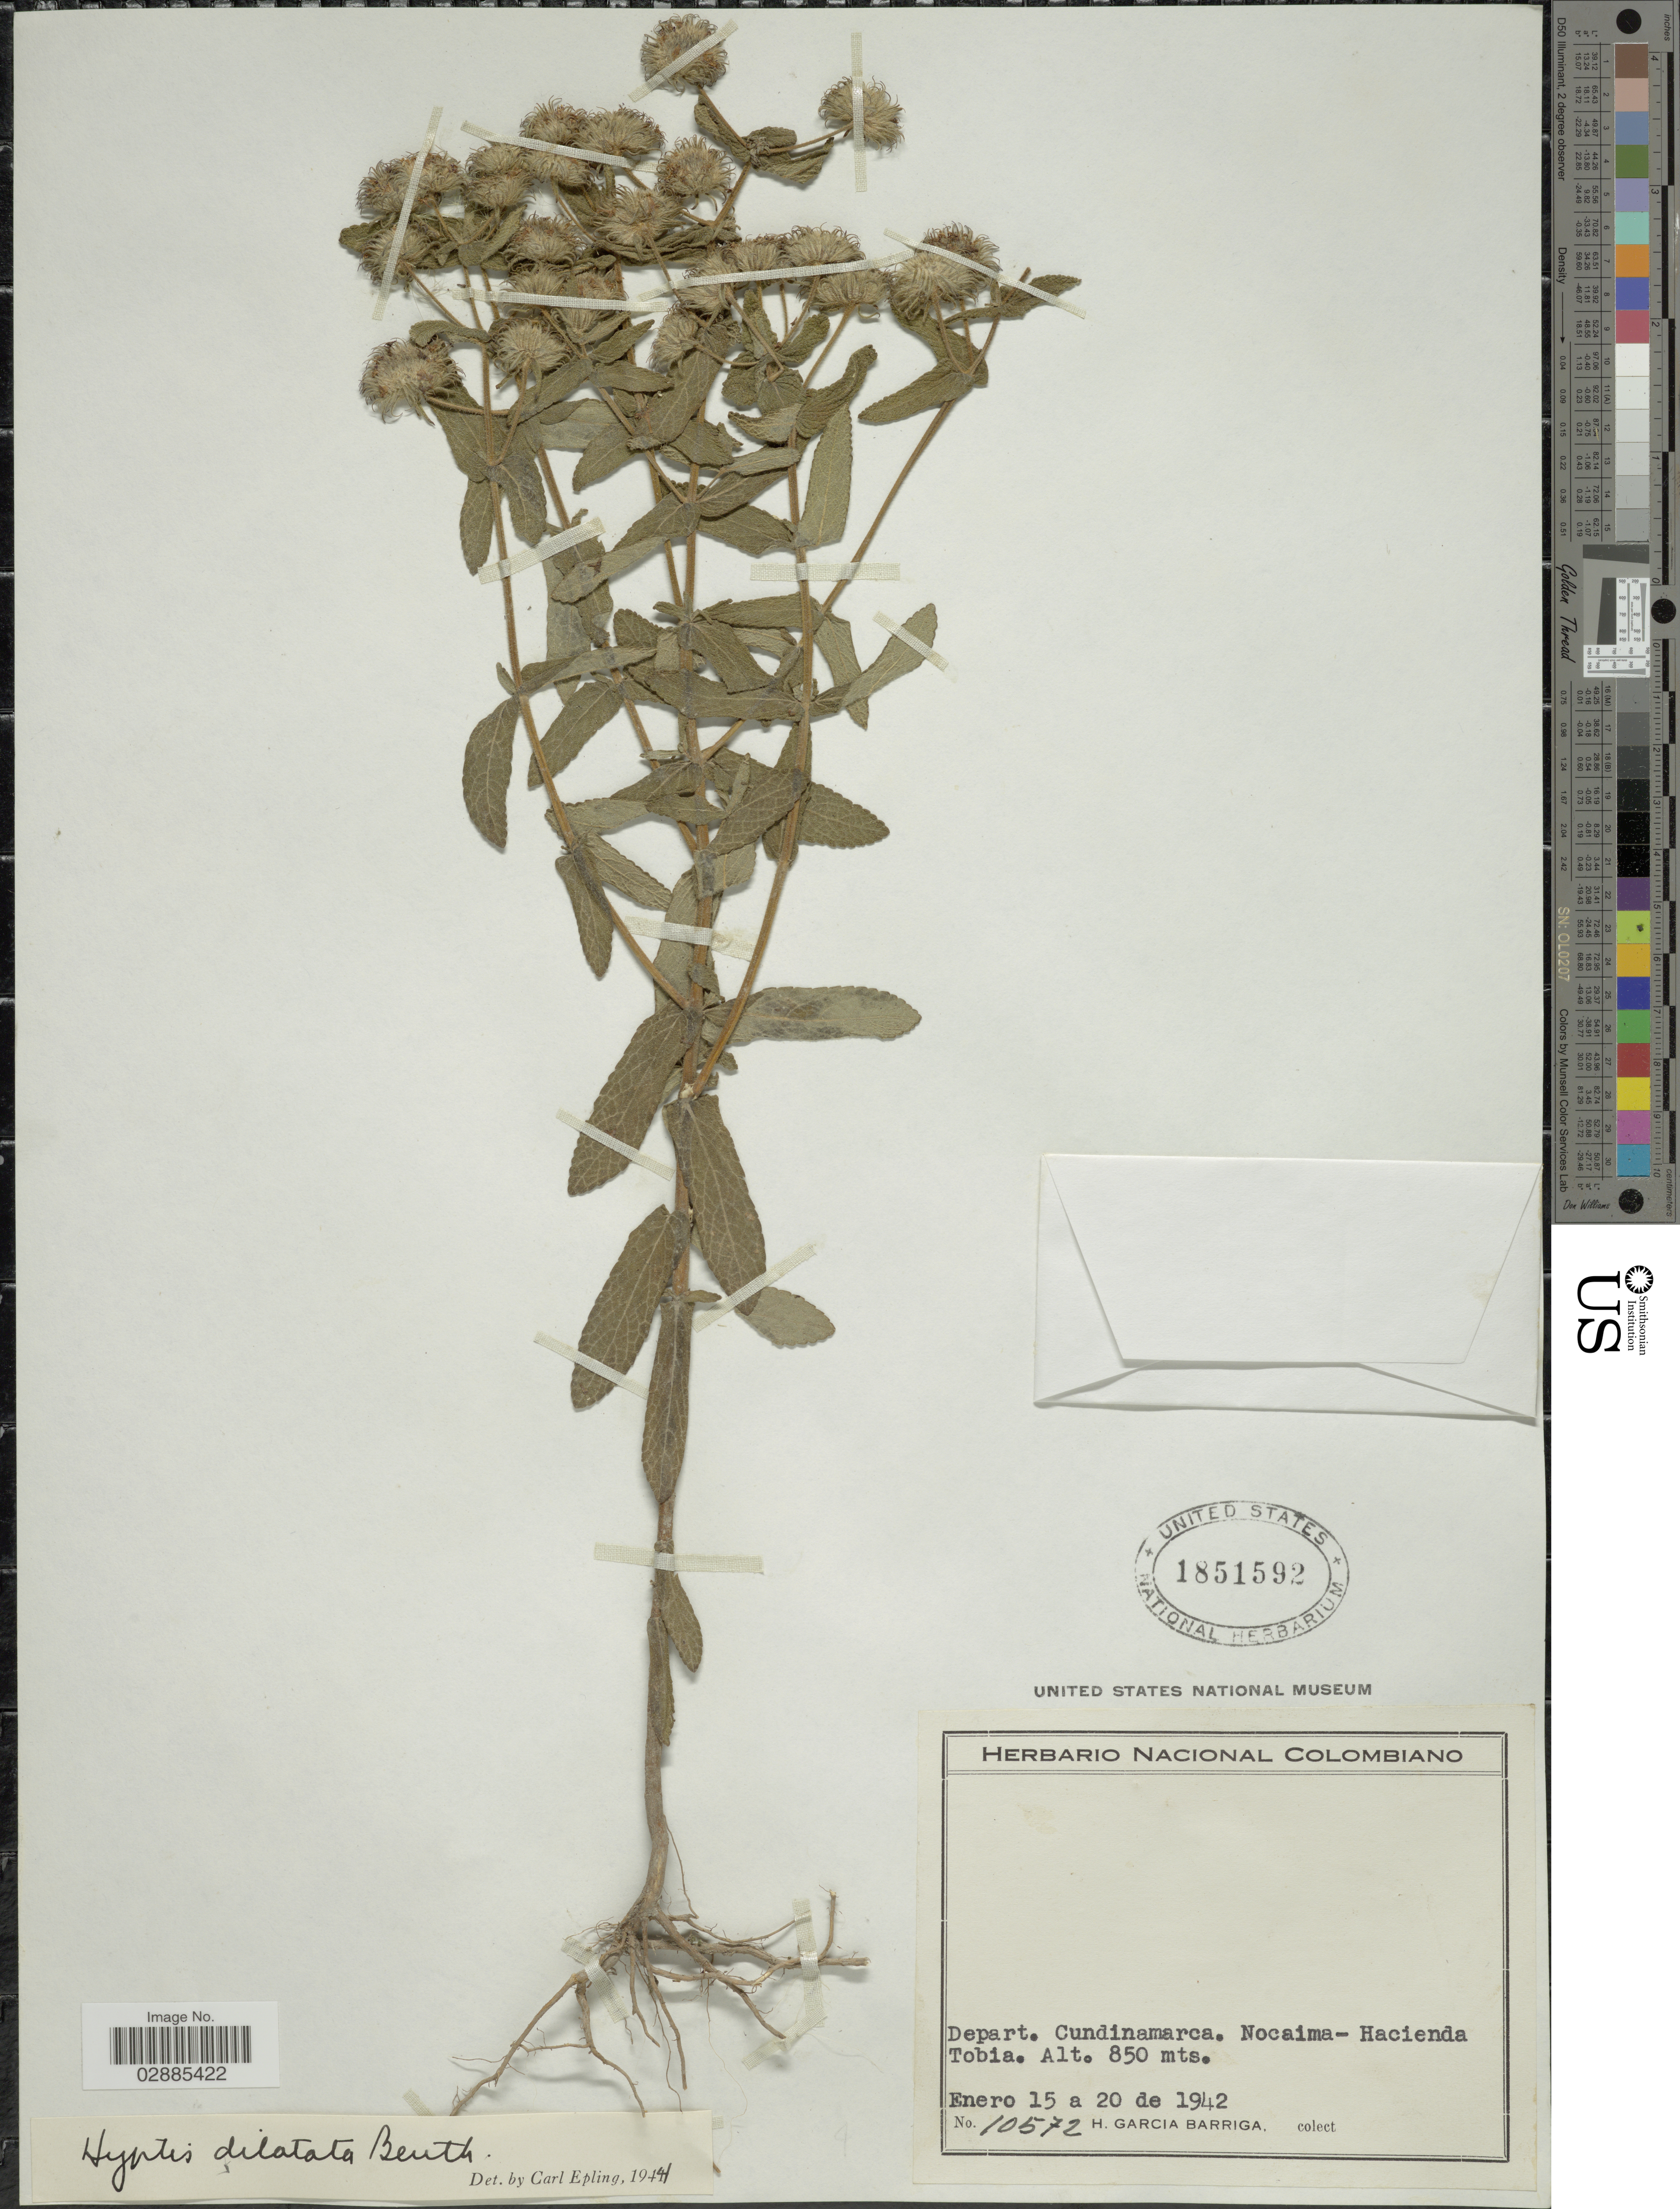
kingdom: Plantae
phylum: Tracheophyta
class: Magnoliopsida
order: Lamiales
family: Lamiaceae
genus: Hyptis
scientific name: Hyptis dilatata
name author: Benth.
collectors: H. García Barriga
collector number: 10572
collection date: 1942-01-15/1942-01-20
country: Colombia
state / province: Cundinamarca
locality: Depart. Cundinamarca. Nocaima- Hacienda Tobia.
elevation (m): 850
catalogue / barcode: US 1851592